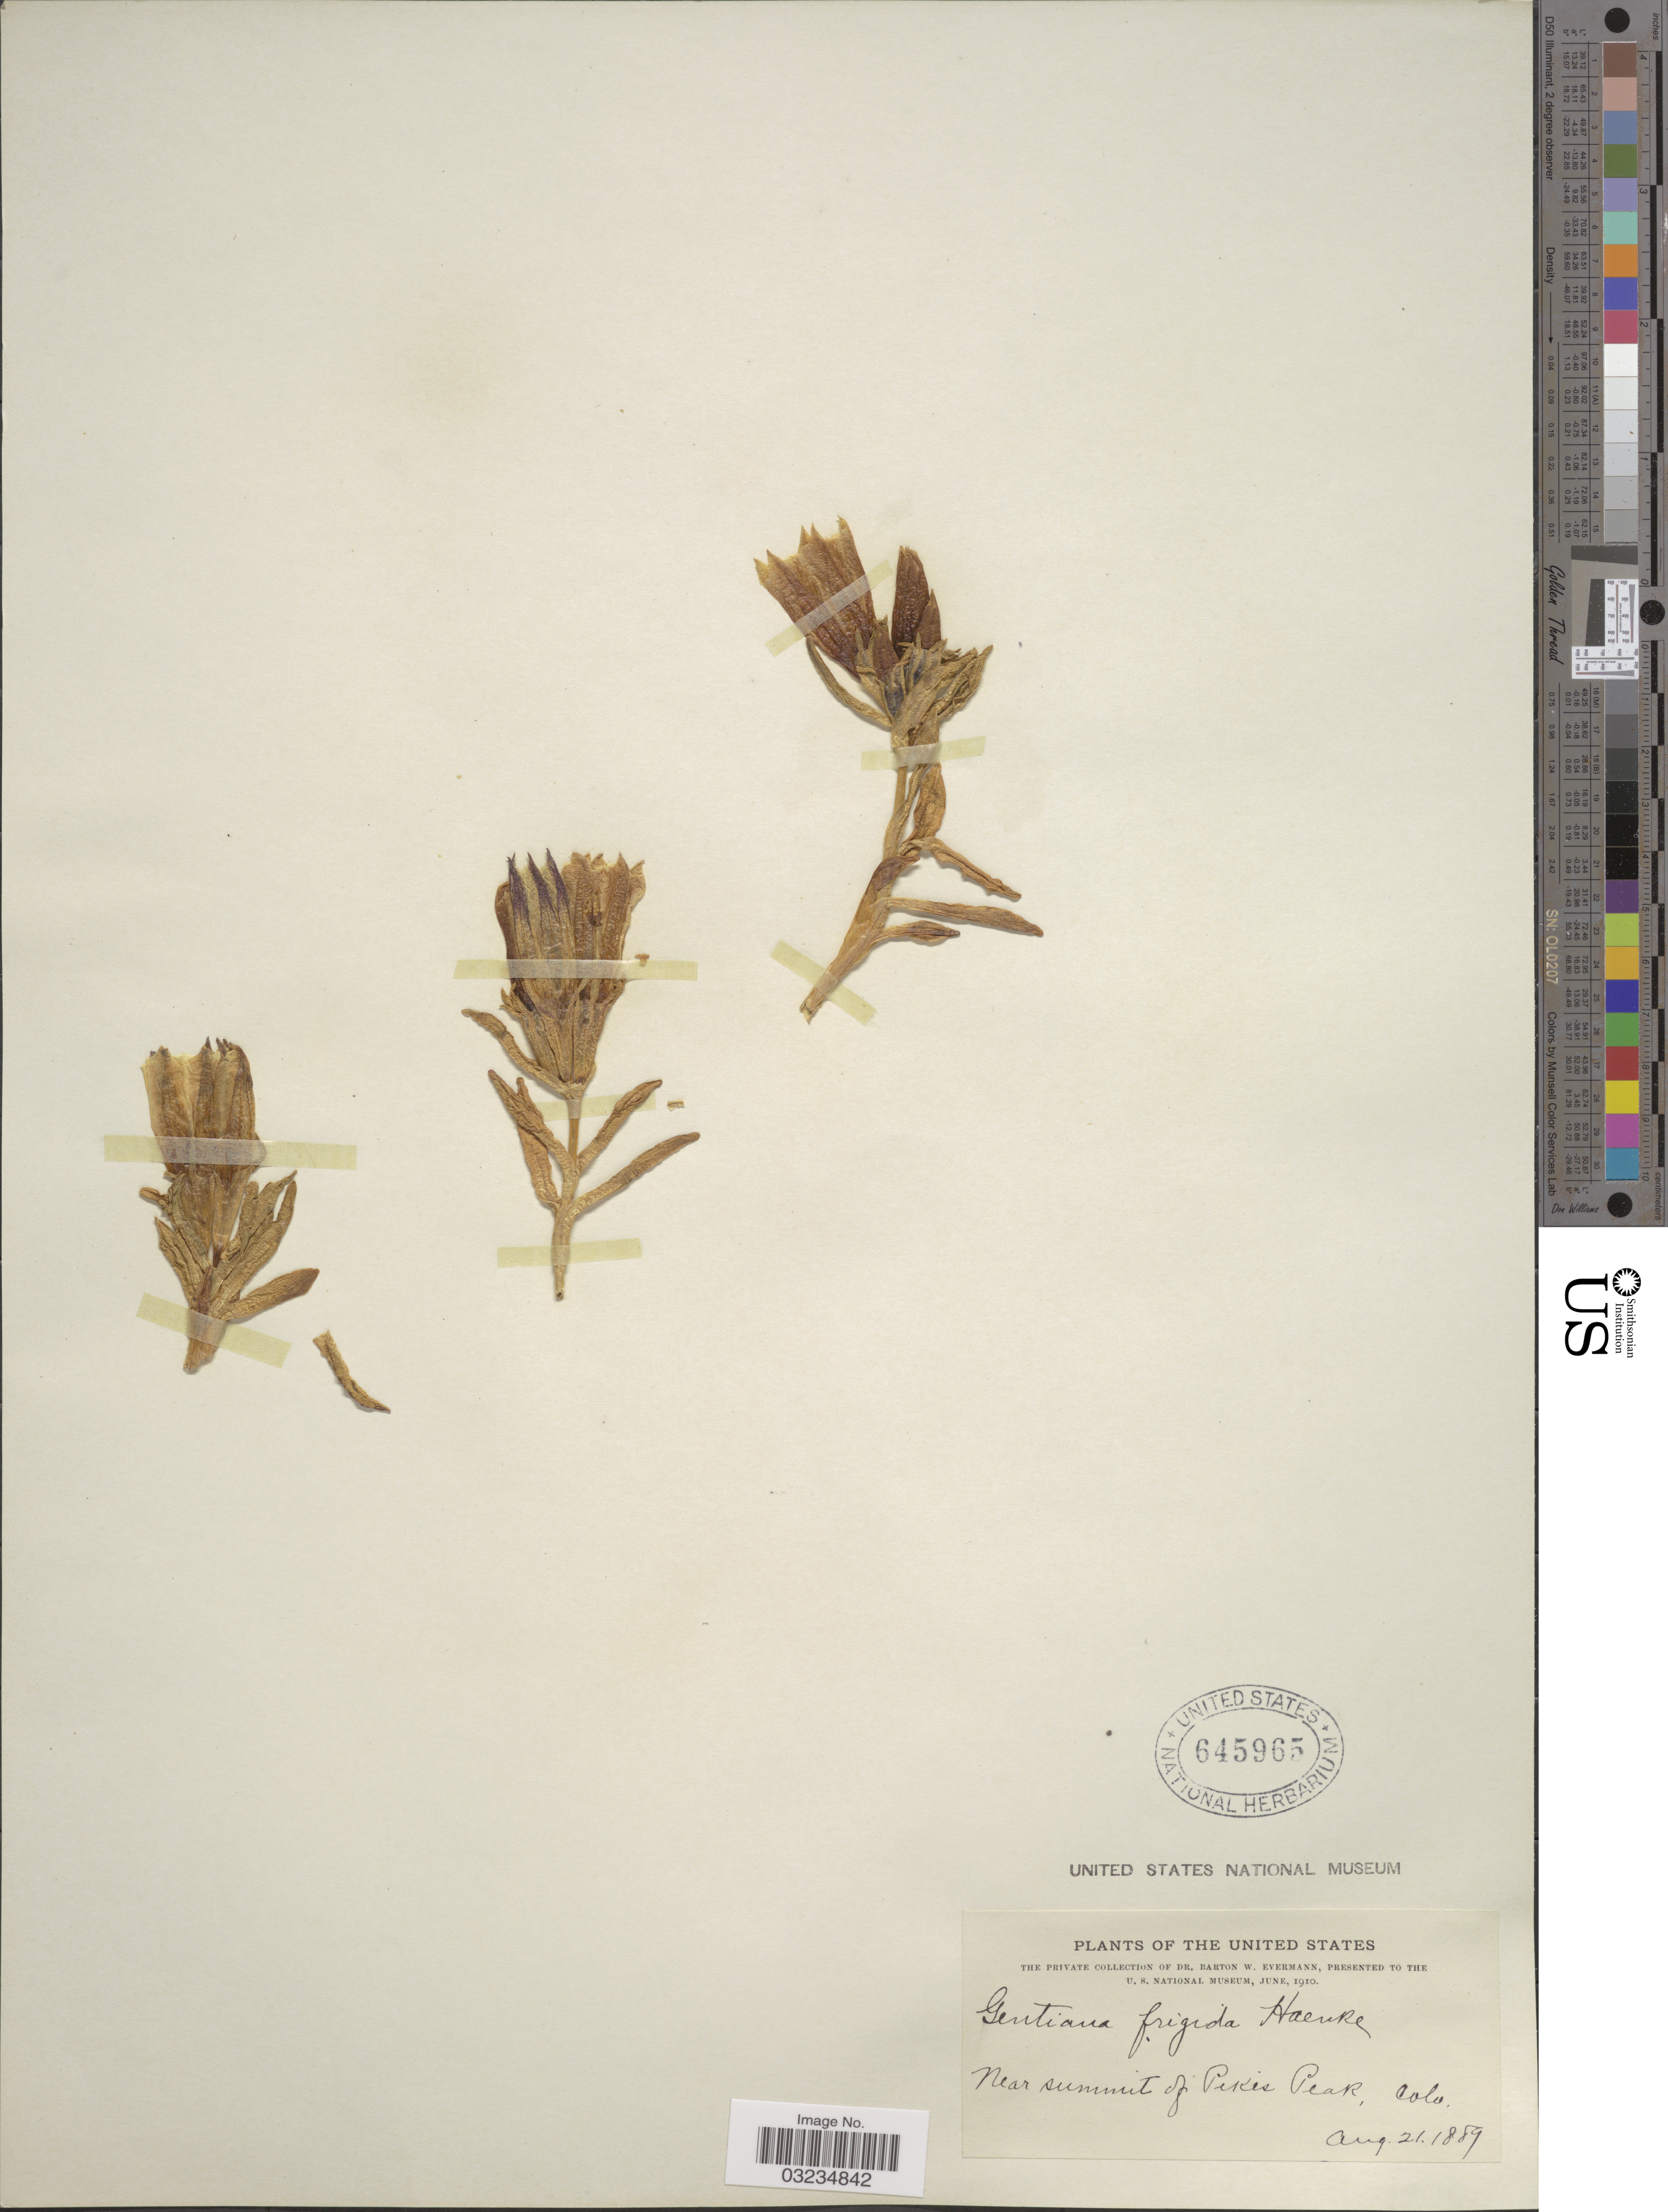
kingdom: Plantae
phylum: Tracheophyta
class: Magnoliopsida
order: Gentianales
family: Gentianaceae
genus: Gentiana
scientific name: Gentiana romanzovii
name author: Ledeb. ex Bunge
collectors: B. W. Evermann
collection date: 1889-08-21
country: United States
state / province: Colorado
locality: Near summit of Pikes Peak.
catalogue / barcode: US 645965